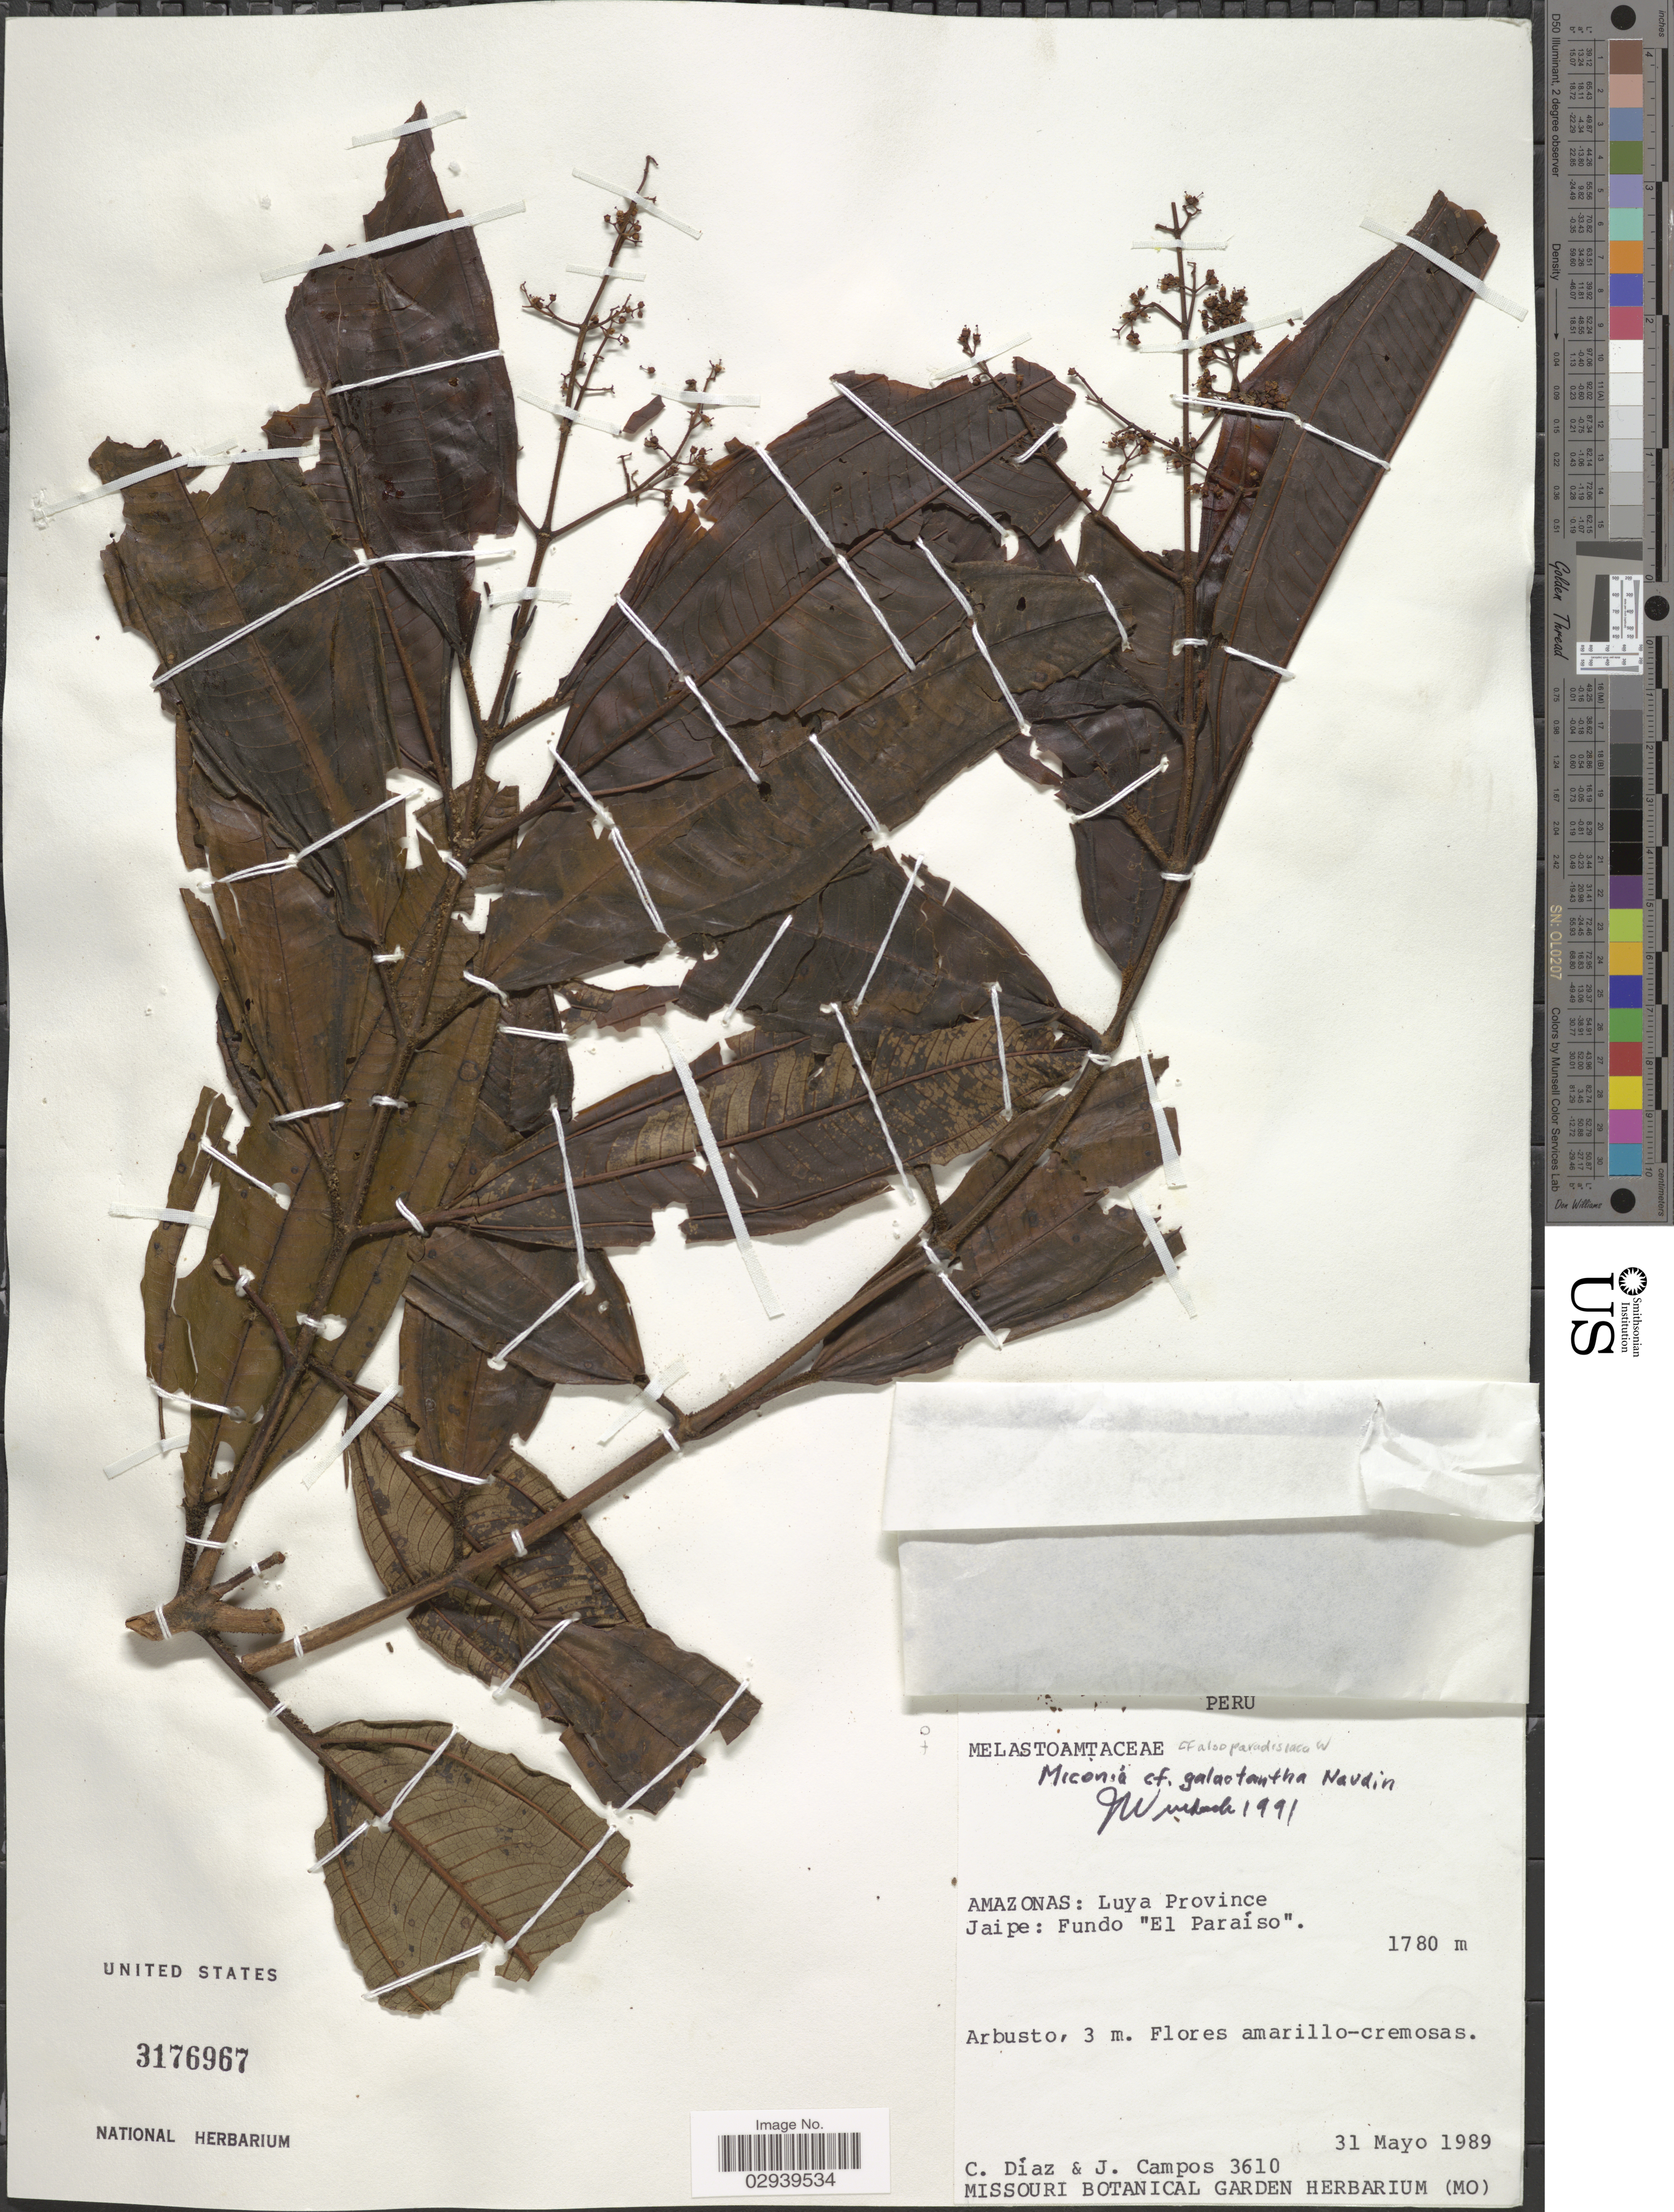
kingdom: Plantae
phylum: Tracheophyta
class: Magnoliopsida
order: Myrtales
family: Melastomataceae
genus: Miconia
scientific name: Miconia galactantha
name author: Naudin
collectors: C. Díaz & J. Campos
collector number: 3610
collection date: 1989-05-31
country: Peru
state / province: Amazonas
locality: Luya Province, Jaipe: Fundo "El Paraíso".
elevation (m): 1780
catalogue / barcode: US 3176967